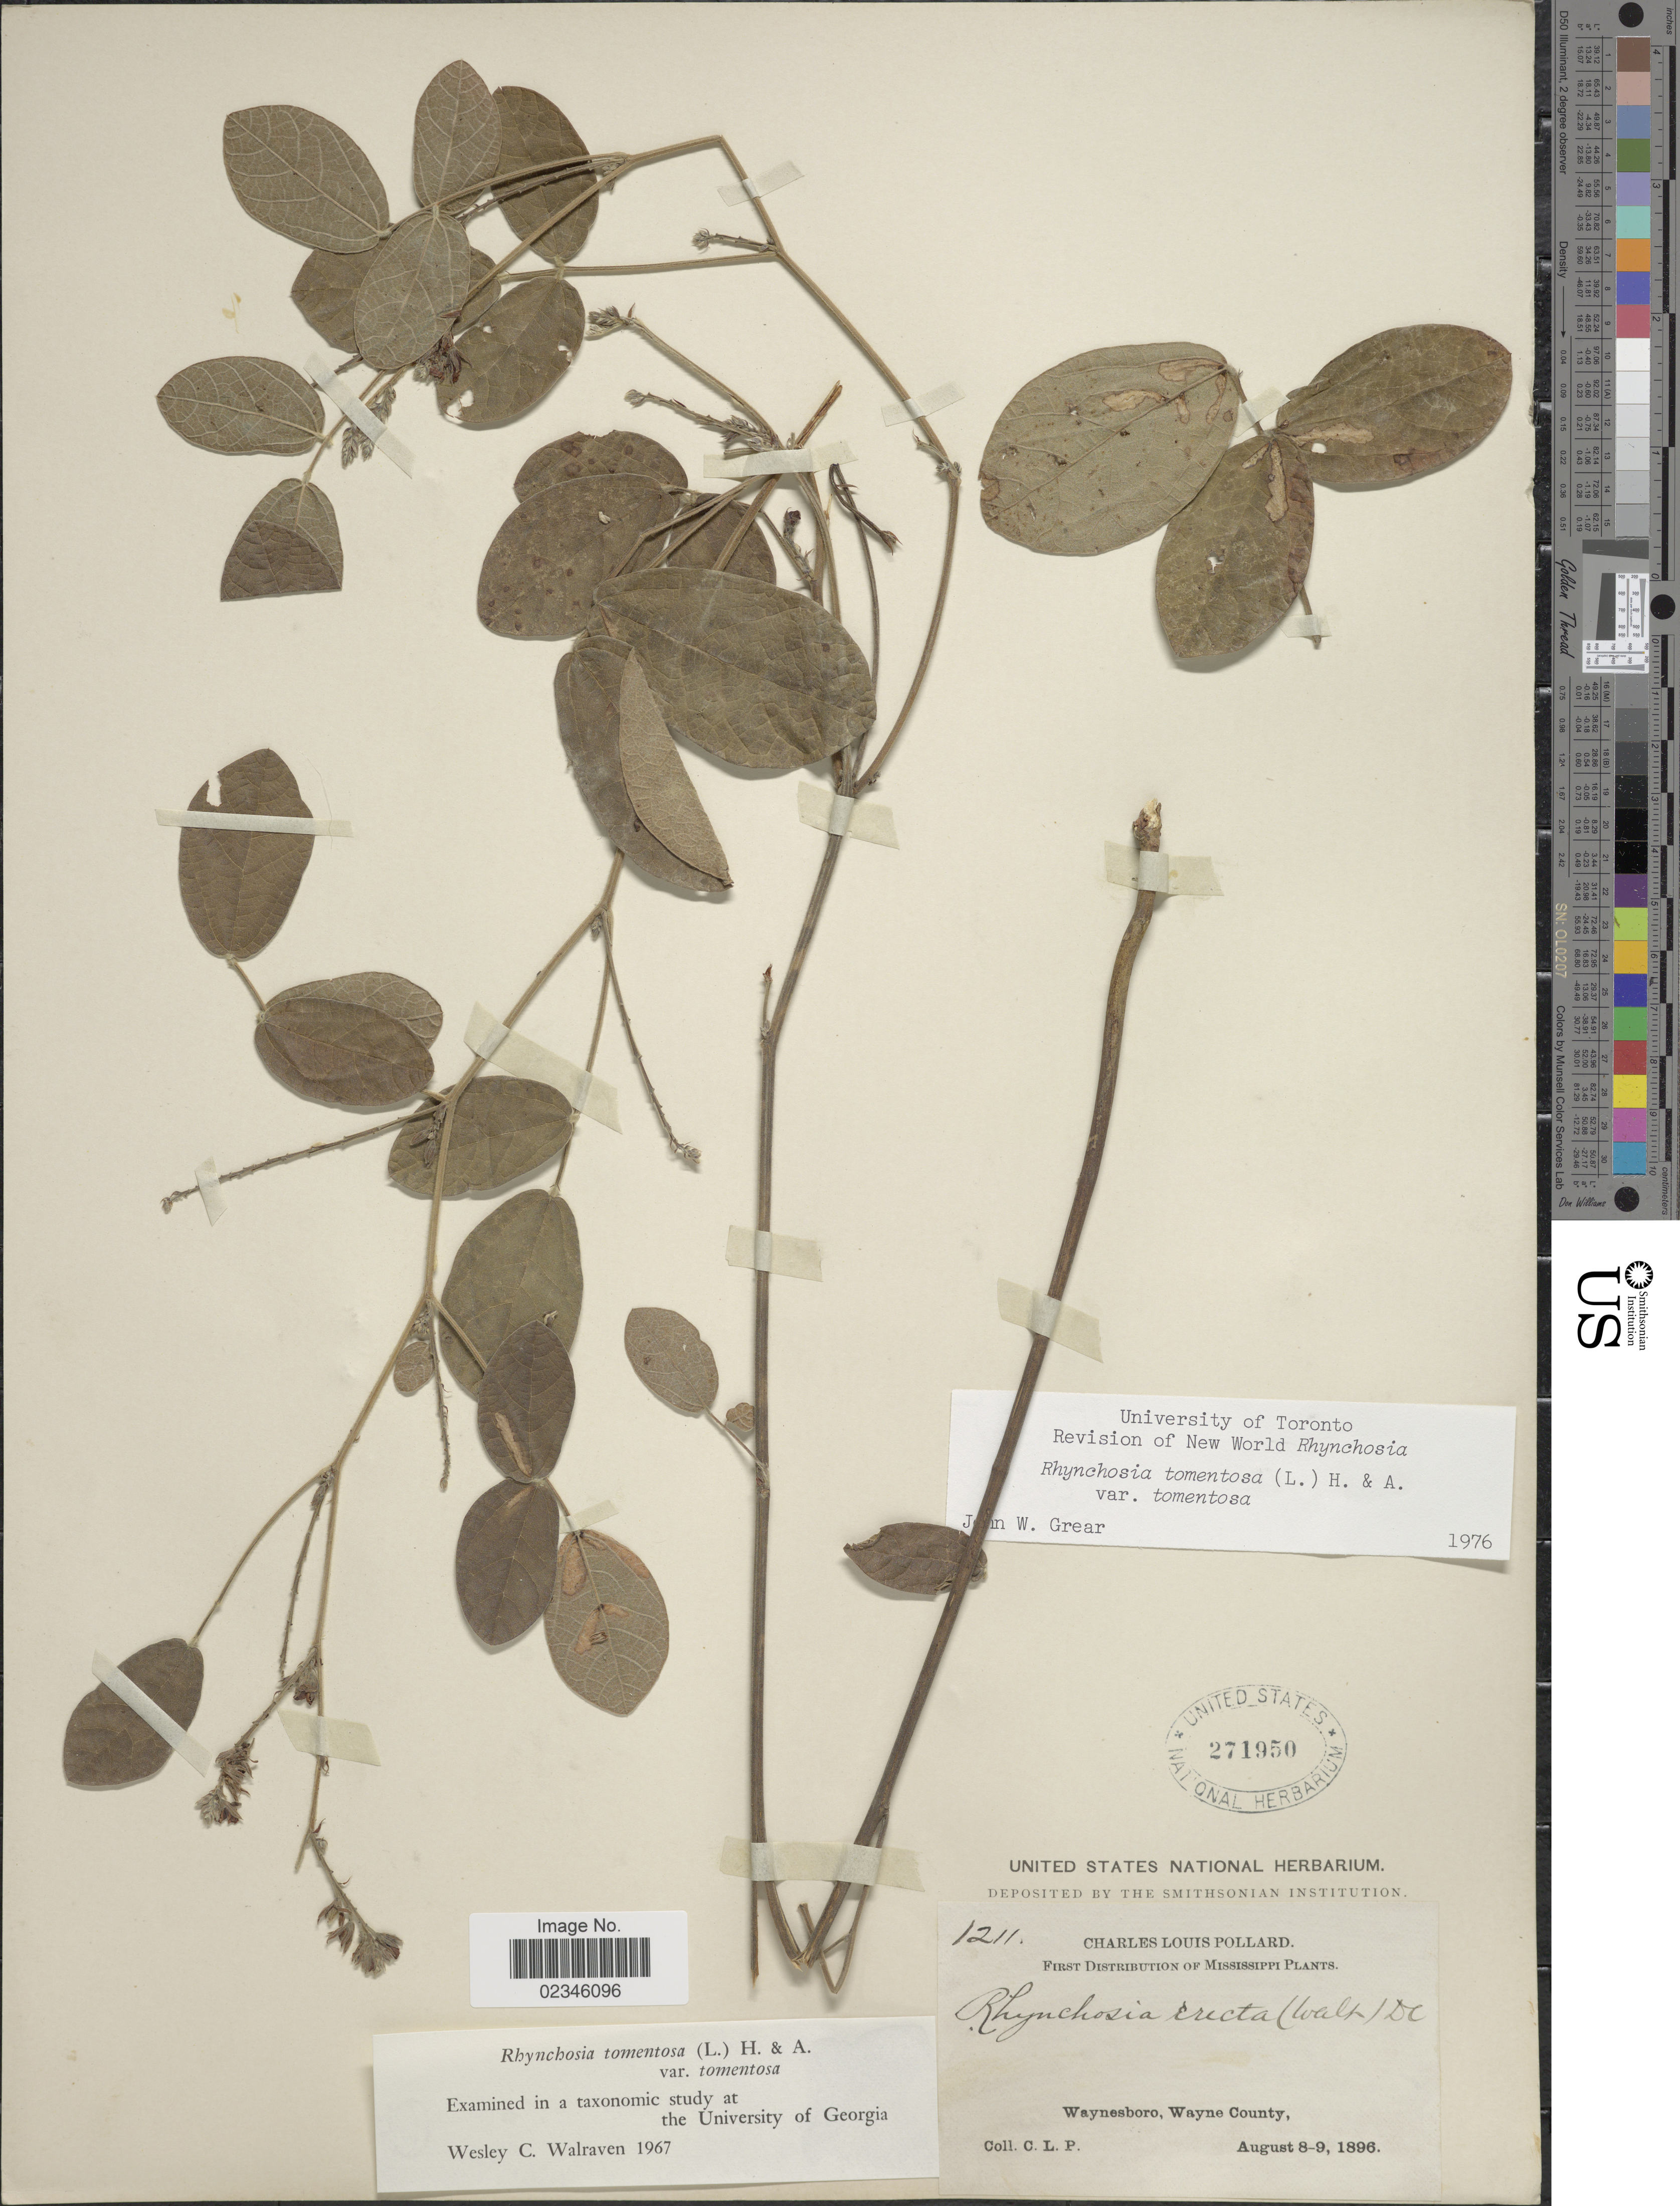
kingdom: Plantae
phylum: Tracheophyta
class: Magnoliopsida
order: Fabales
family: Fabaceae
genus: Rhynchosia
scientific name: Rhynchosia tomentosa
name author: (L.) Hook. & Arn.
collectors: C. L. Pollard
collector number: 1211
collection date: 1896-08-08/1896-08-09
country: United States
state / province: Mississippi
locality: Waynesboro, Wayne County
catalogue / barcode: US 271950